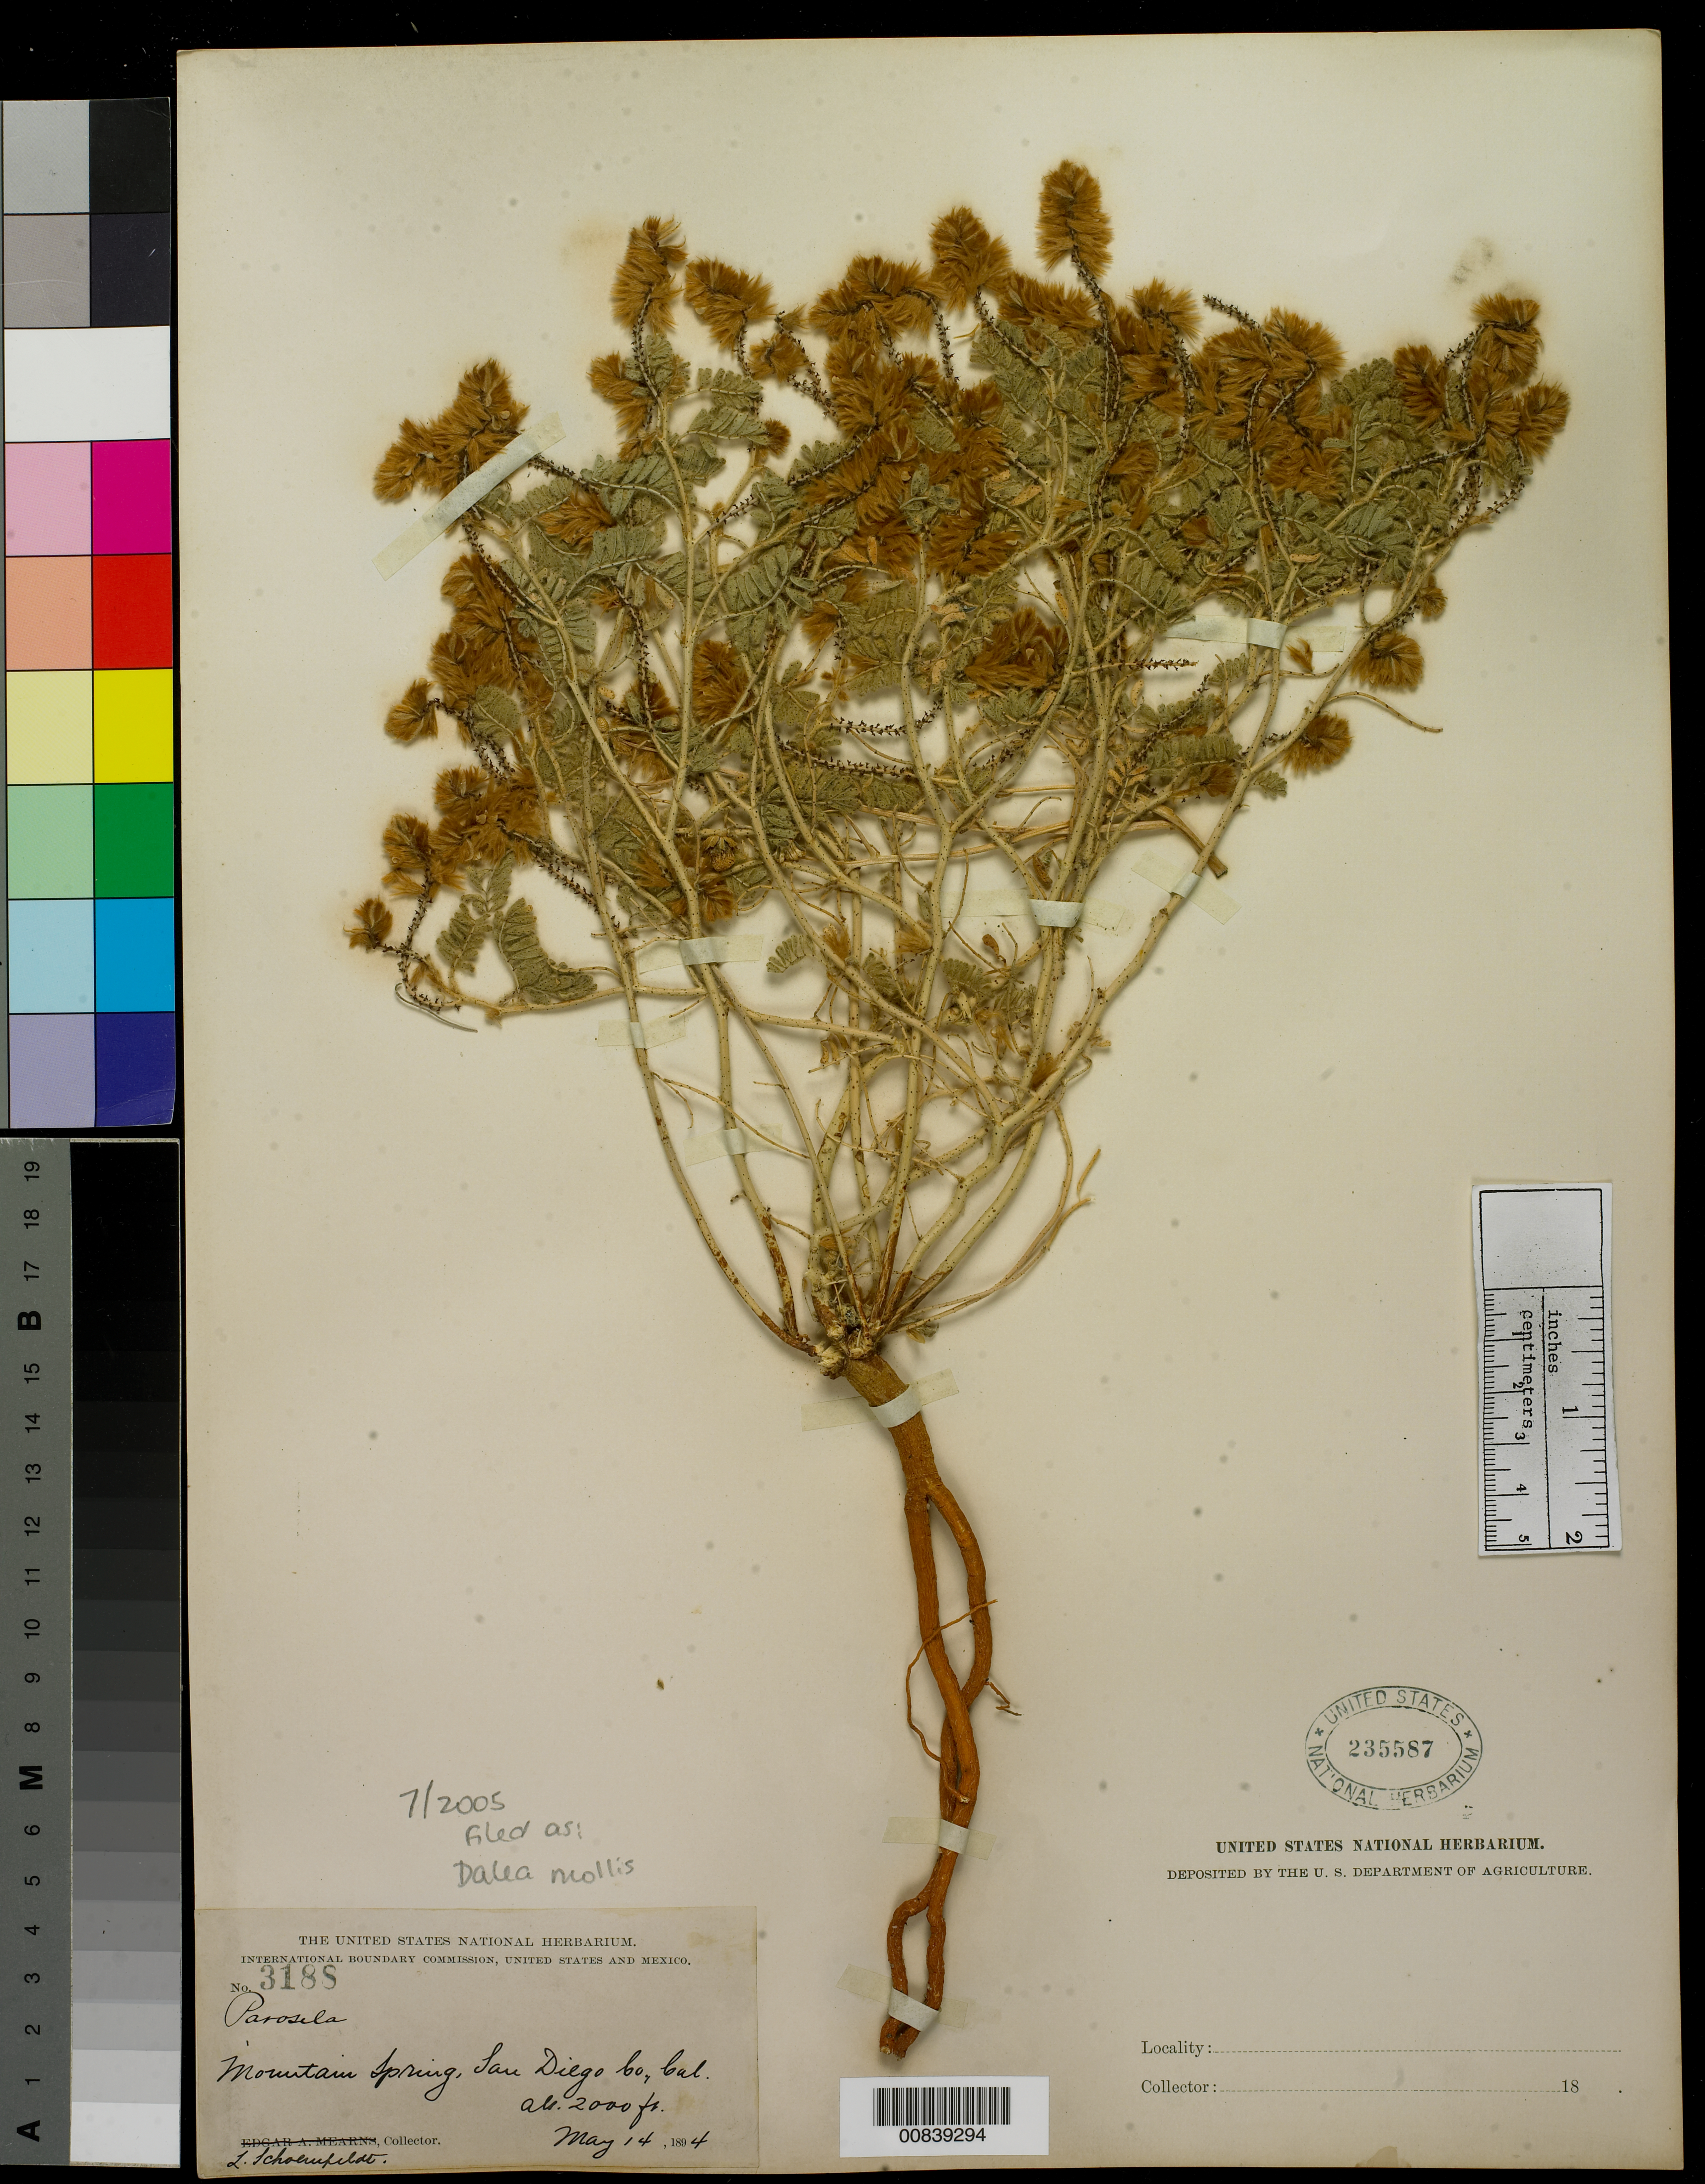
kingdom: Plantae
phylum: Tracheophyta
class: Magnoliopsida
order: Fabales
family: Fabaceae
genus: Dalea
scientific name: Dalea mollis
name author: Benth.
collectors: L. Schoenfeldt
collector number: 3188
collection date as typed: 14 May 1894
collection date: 1894-05-14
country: United States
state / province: California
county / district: San Diego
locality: Mountain Spring, San Diego County, California.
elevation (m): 610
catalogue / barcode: US 235587